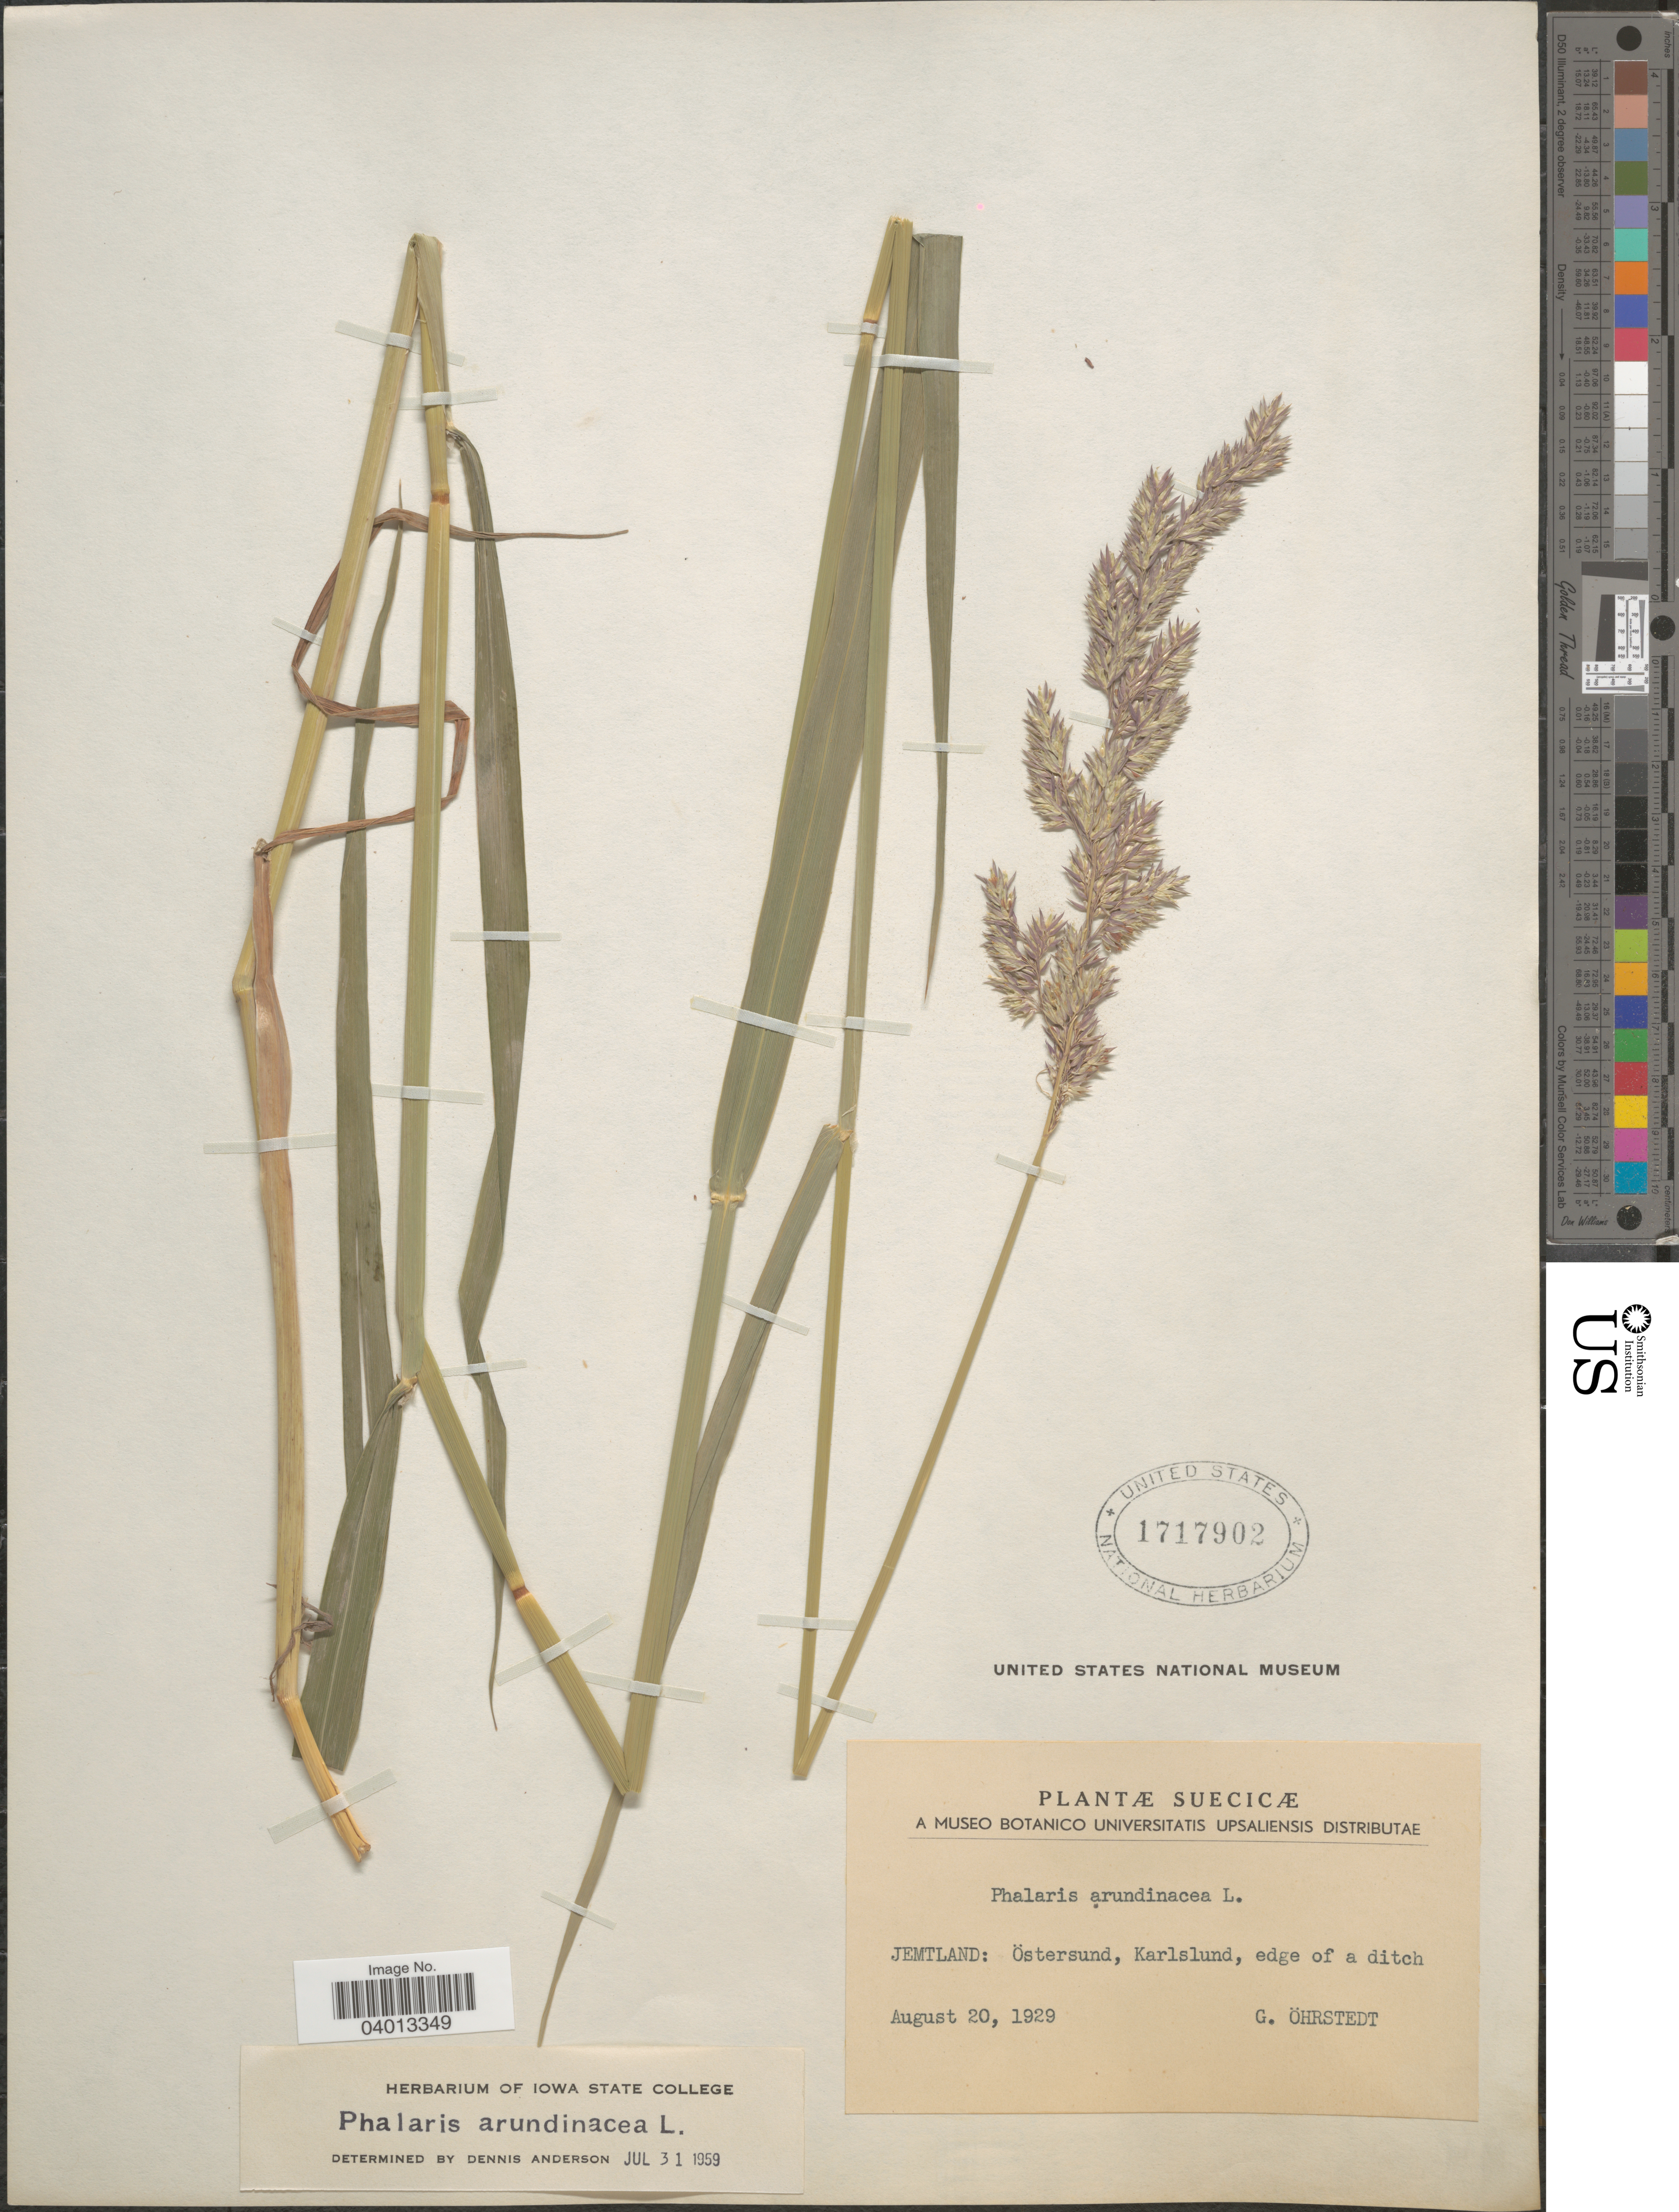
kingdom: Plantae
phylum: Tracheophyta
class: Liliopsida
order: Poales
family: Poaceae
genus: Phalaris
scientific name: Phalaris arundinacea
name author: L.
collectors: G. Öhrstedt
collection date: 1929-08-20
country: Sweden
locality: Suecicæ. Jemtland: Östersund, Karlslund.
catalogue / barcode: US 1717902